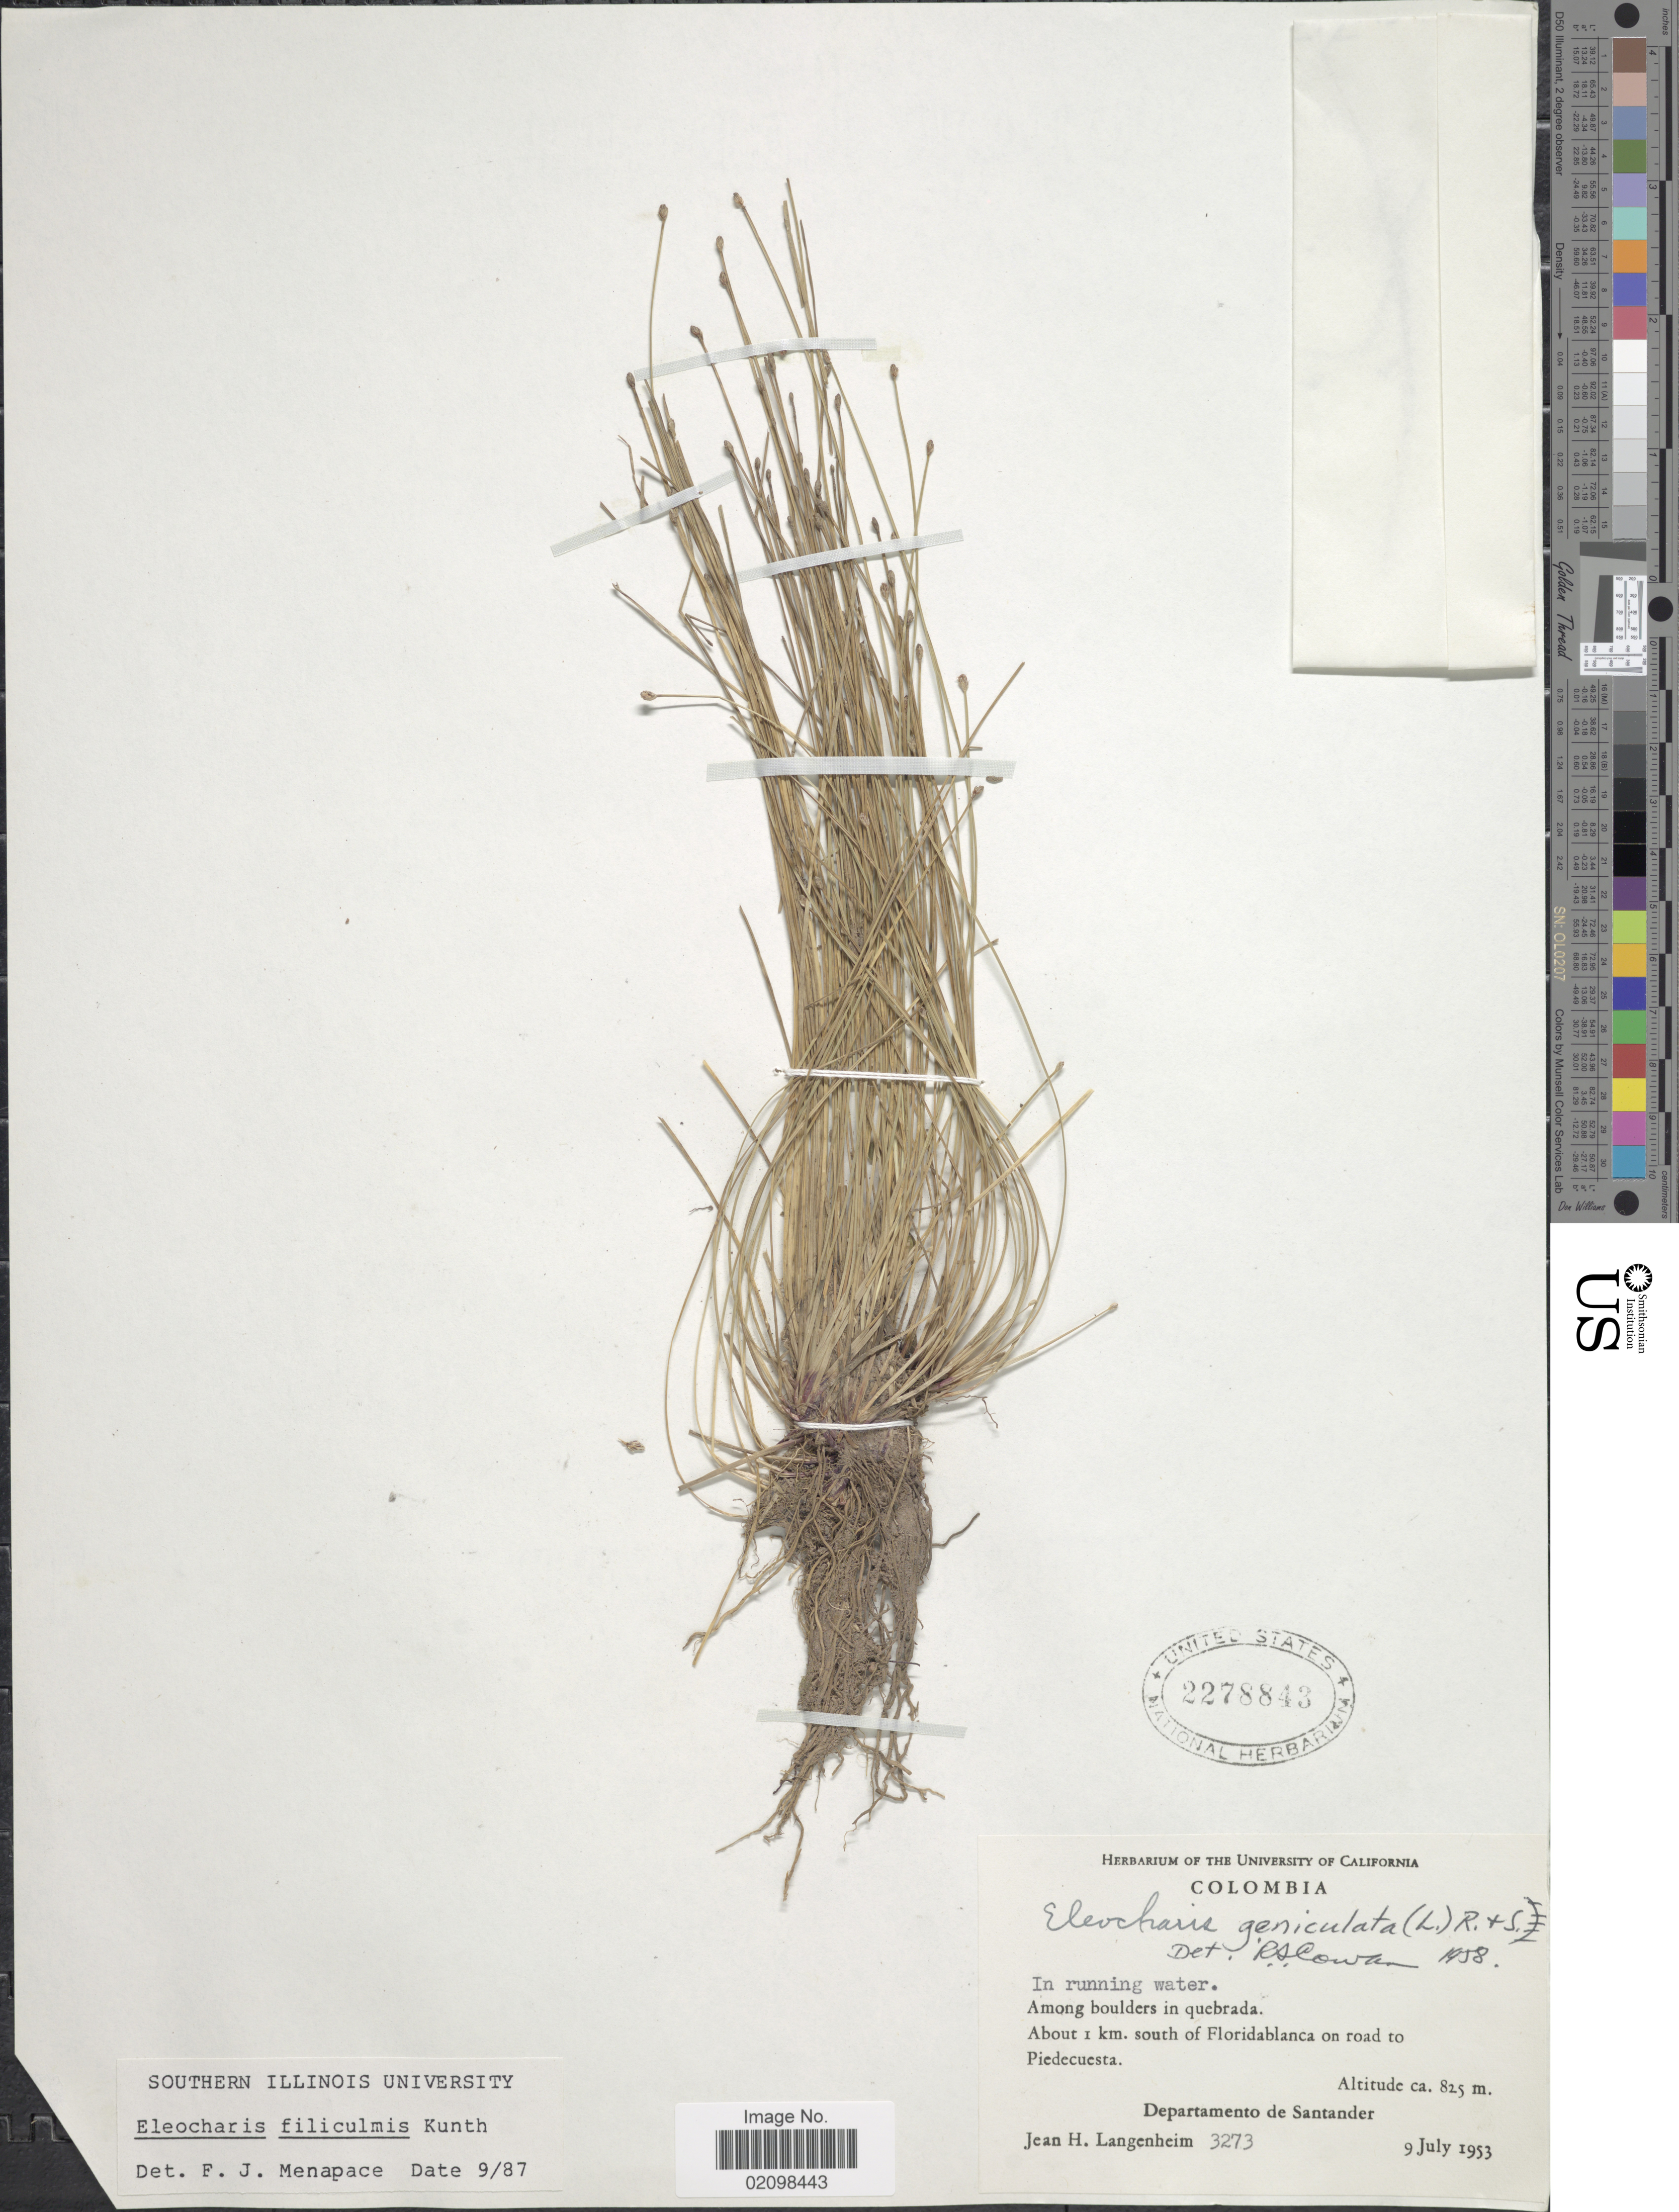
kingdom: Plantae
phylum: Tracheophyta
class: Liliopsida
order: Poales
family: Cyperaceae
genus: Eleocharis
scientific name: Eleocharis filiculmis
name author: Kunth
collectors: J. H. Langenheim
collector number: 3273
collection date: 1953-07-09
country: Colombia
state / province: Santander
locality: About 1 km. south of Floridablanca on road to Piedecuesta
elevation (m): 825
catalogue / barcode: US 2278843